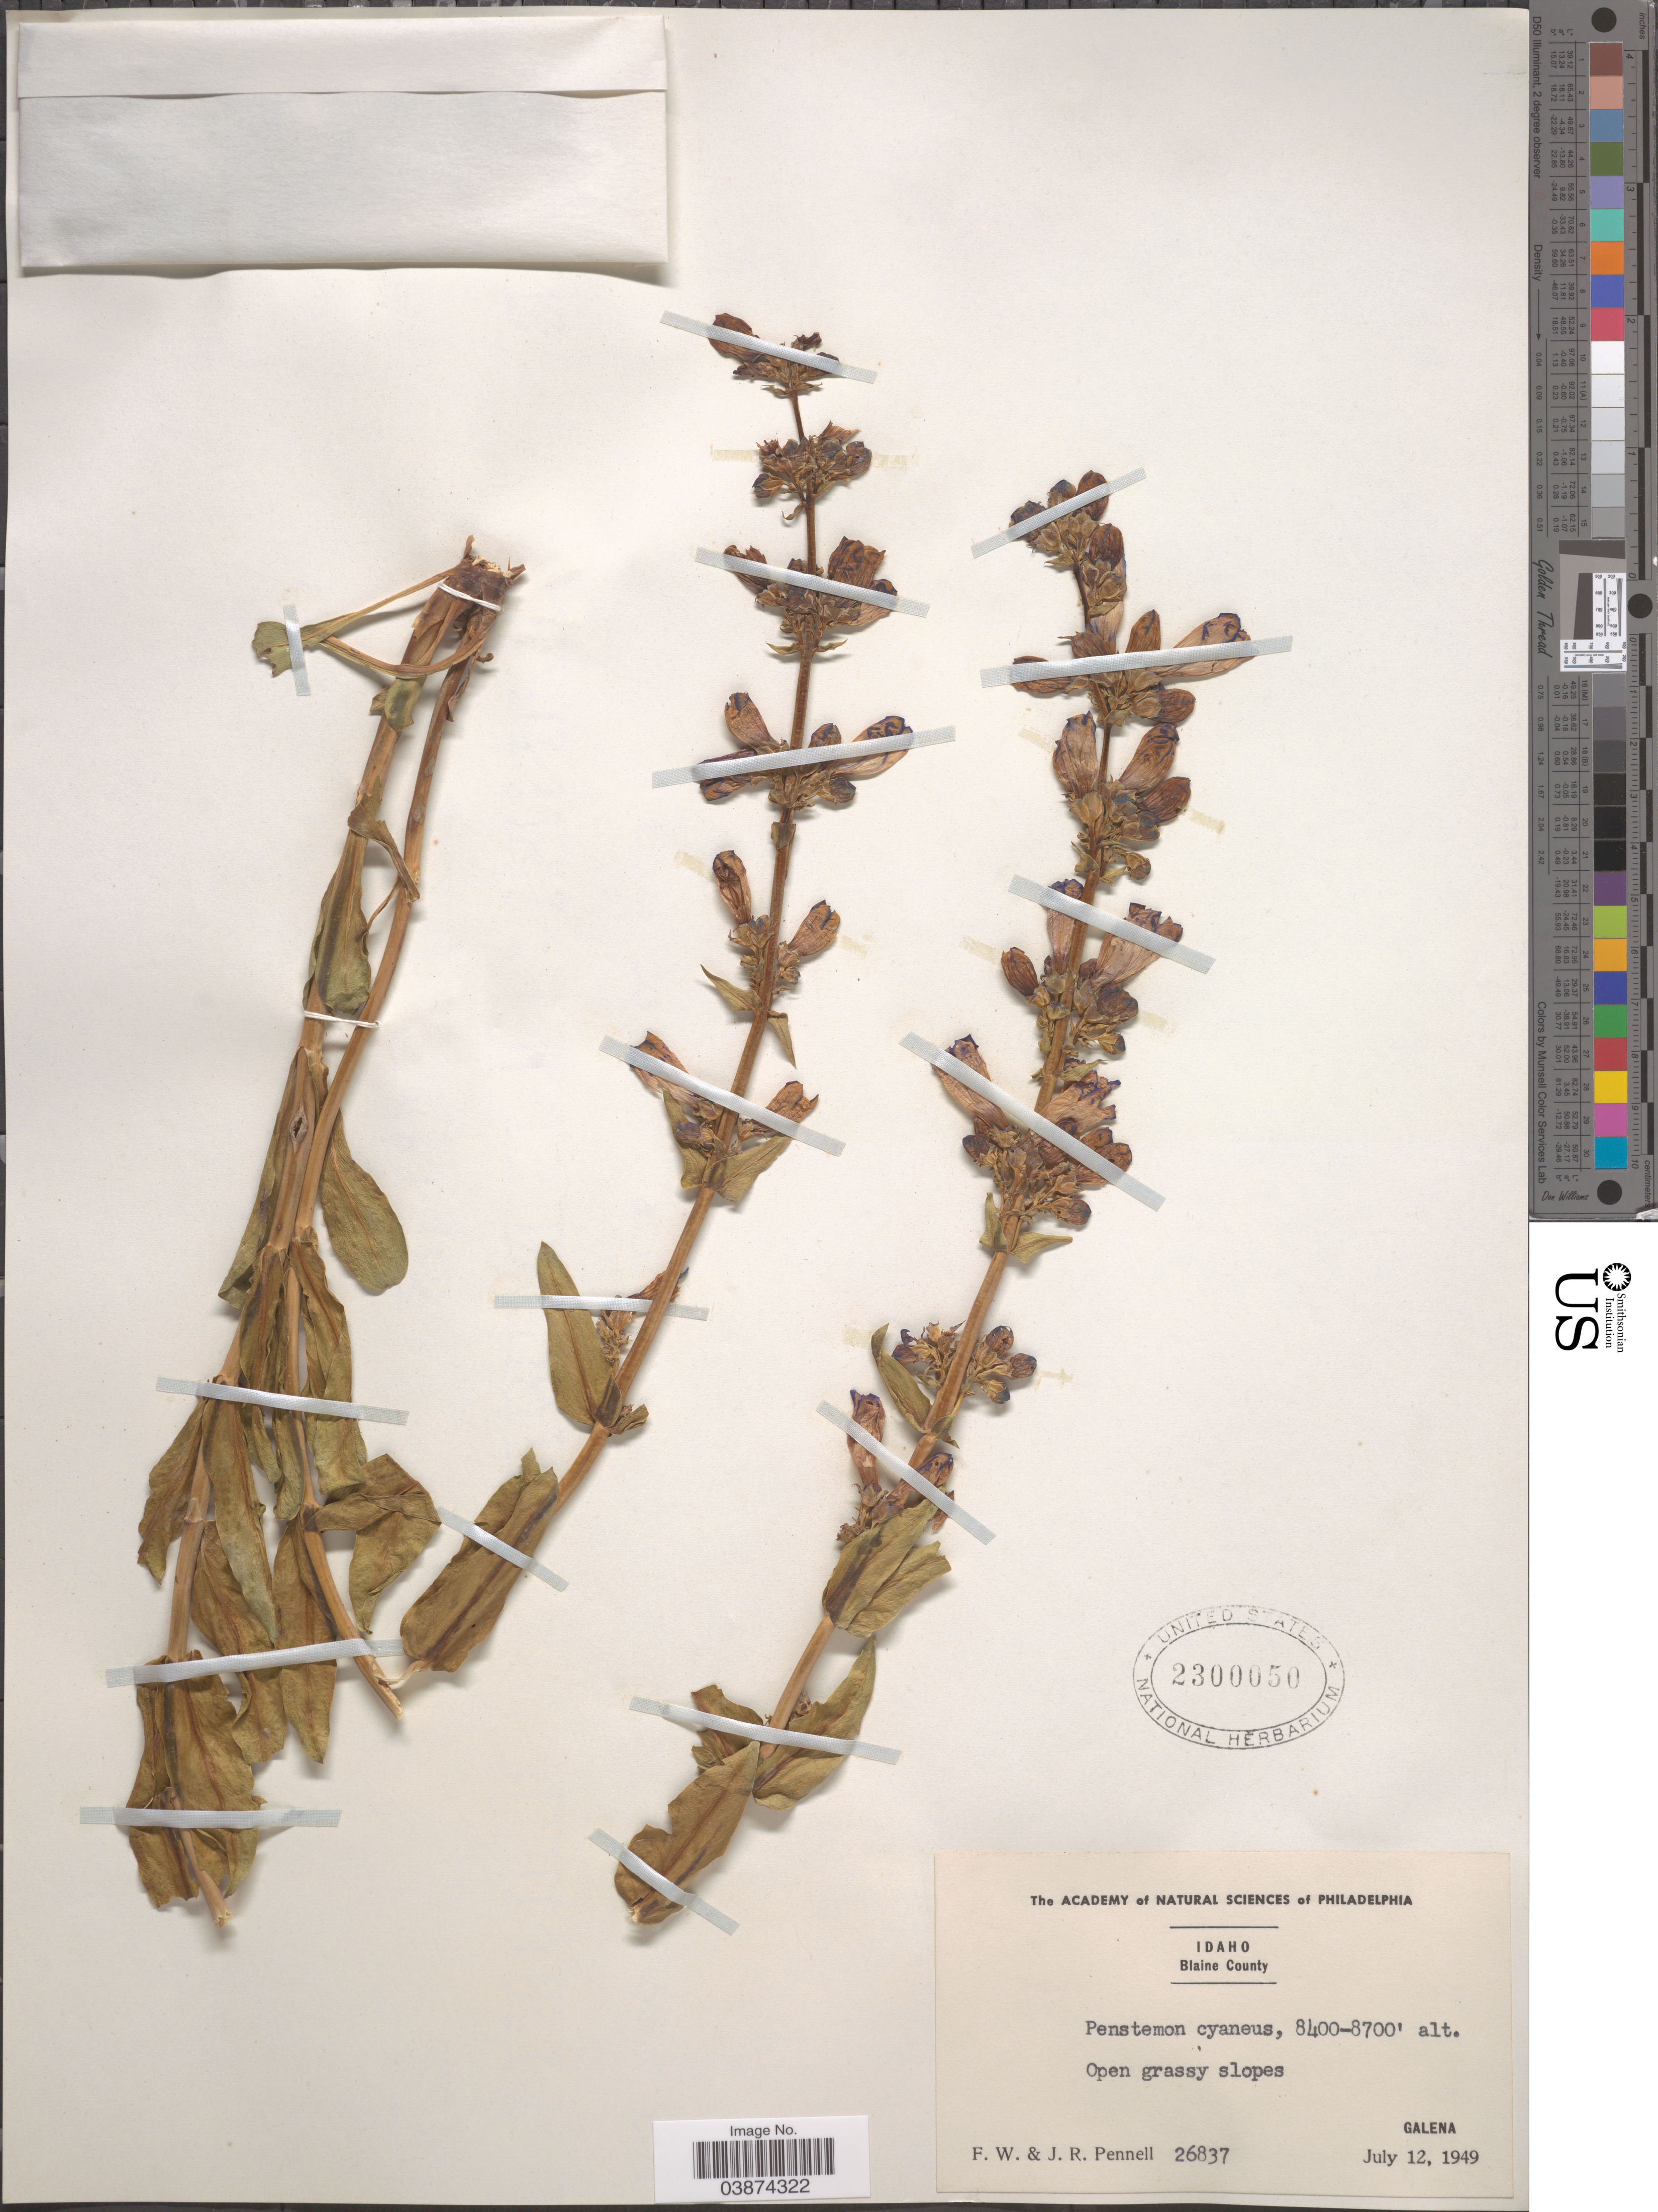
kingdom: Plantae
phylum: Tracheophyta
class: Magnoliopsida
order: Lamiales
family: Plantaginaceae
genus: Penstemon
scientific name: Penstemon cyaneus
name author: Pennell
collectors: F. W. Pennell & J. Pennell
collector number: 26837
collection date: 1949-07-12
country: United States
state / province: Idaho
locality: Blaine County. Galena.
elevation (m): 2560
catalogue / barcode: US 2300050